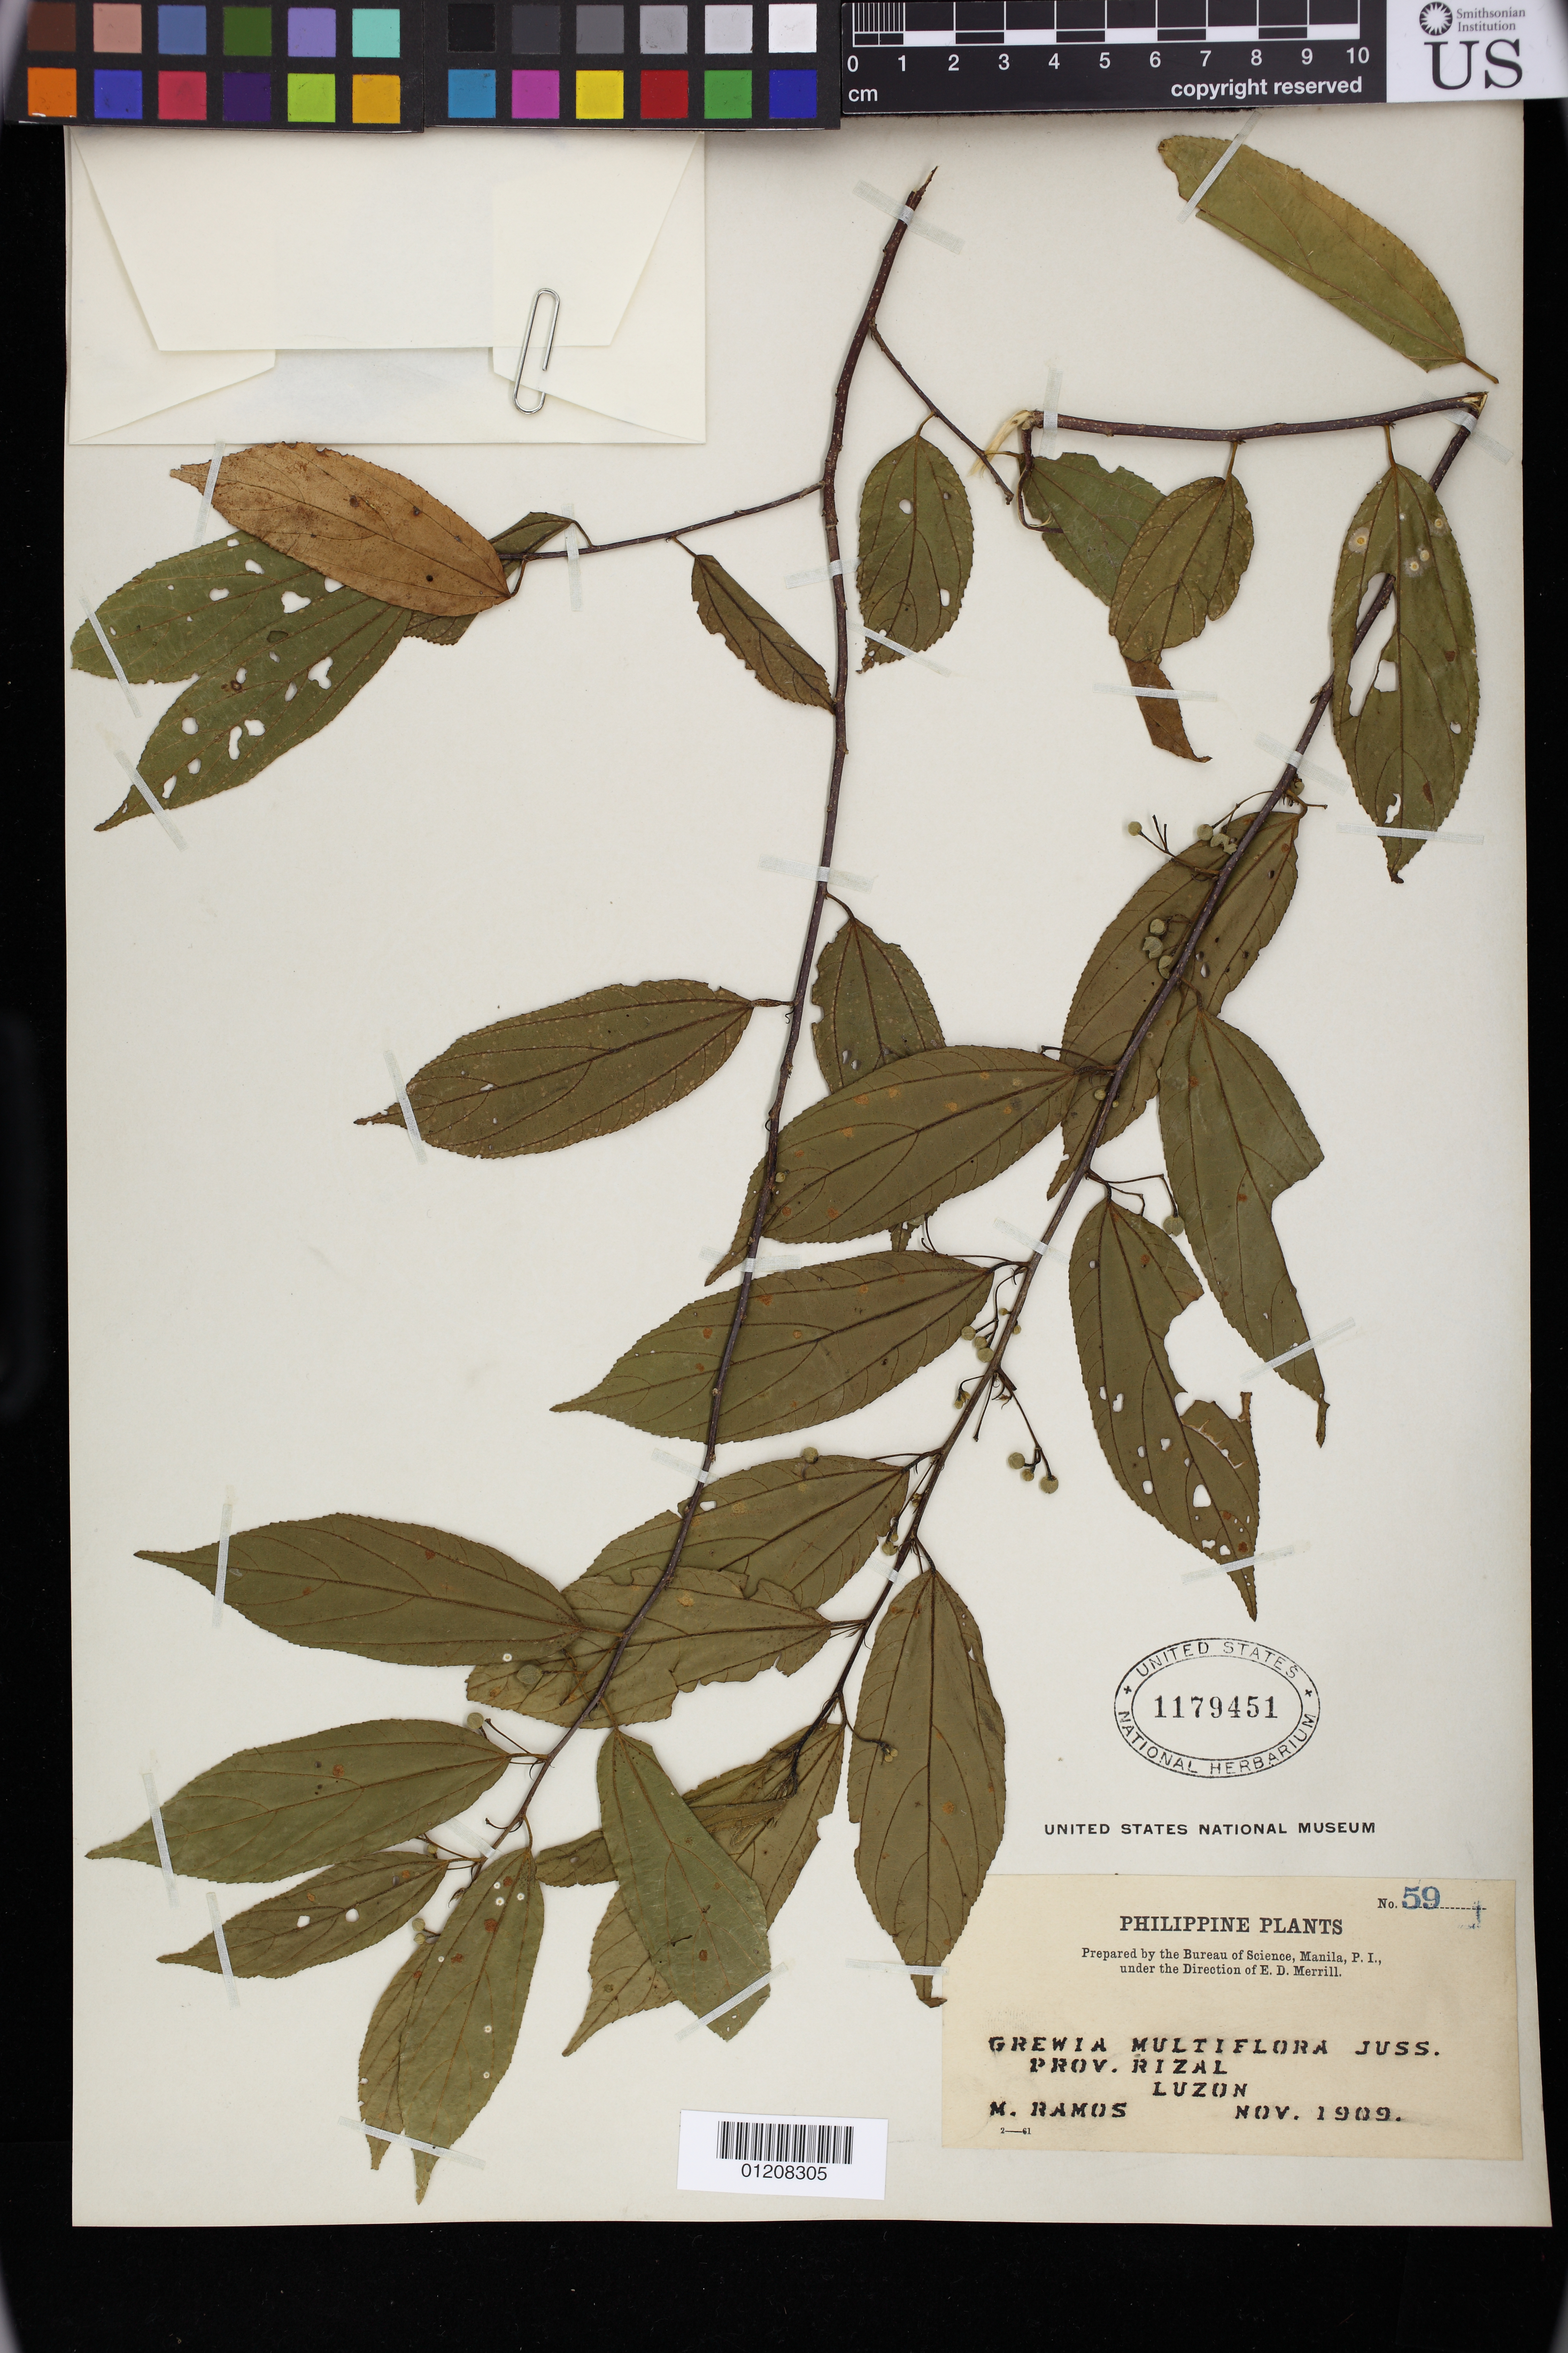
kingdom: Plantae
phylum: Tracheophyta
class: Magnoliopsida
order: Malvales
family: Malvaceae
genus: Grewia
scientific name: Grewia multiflora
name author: Juss.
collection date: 1909-11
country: Philippines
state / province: Calabarzon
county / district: Rizal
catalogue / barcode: US 1179451